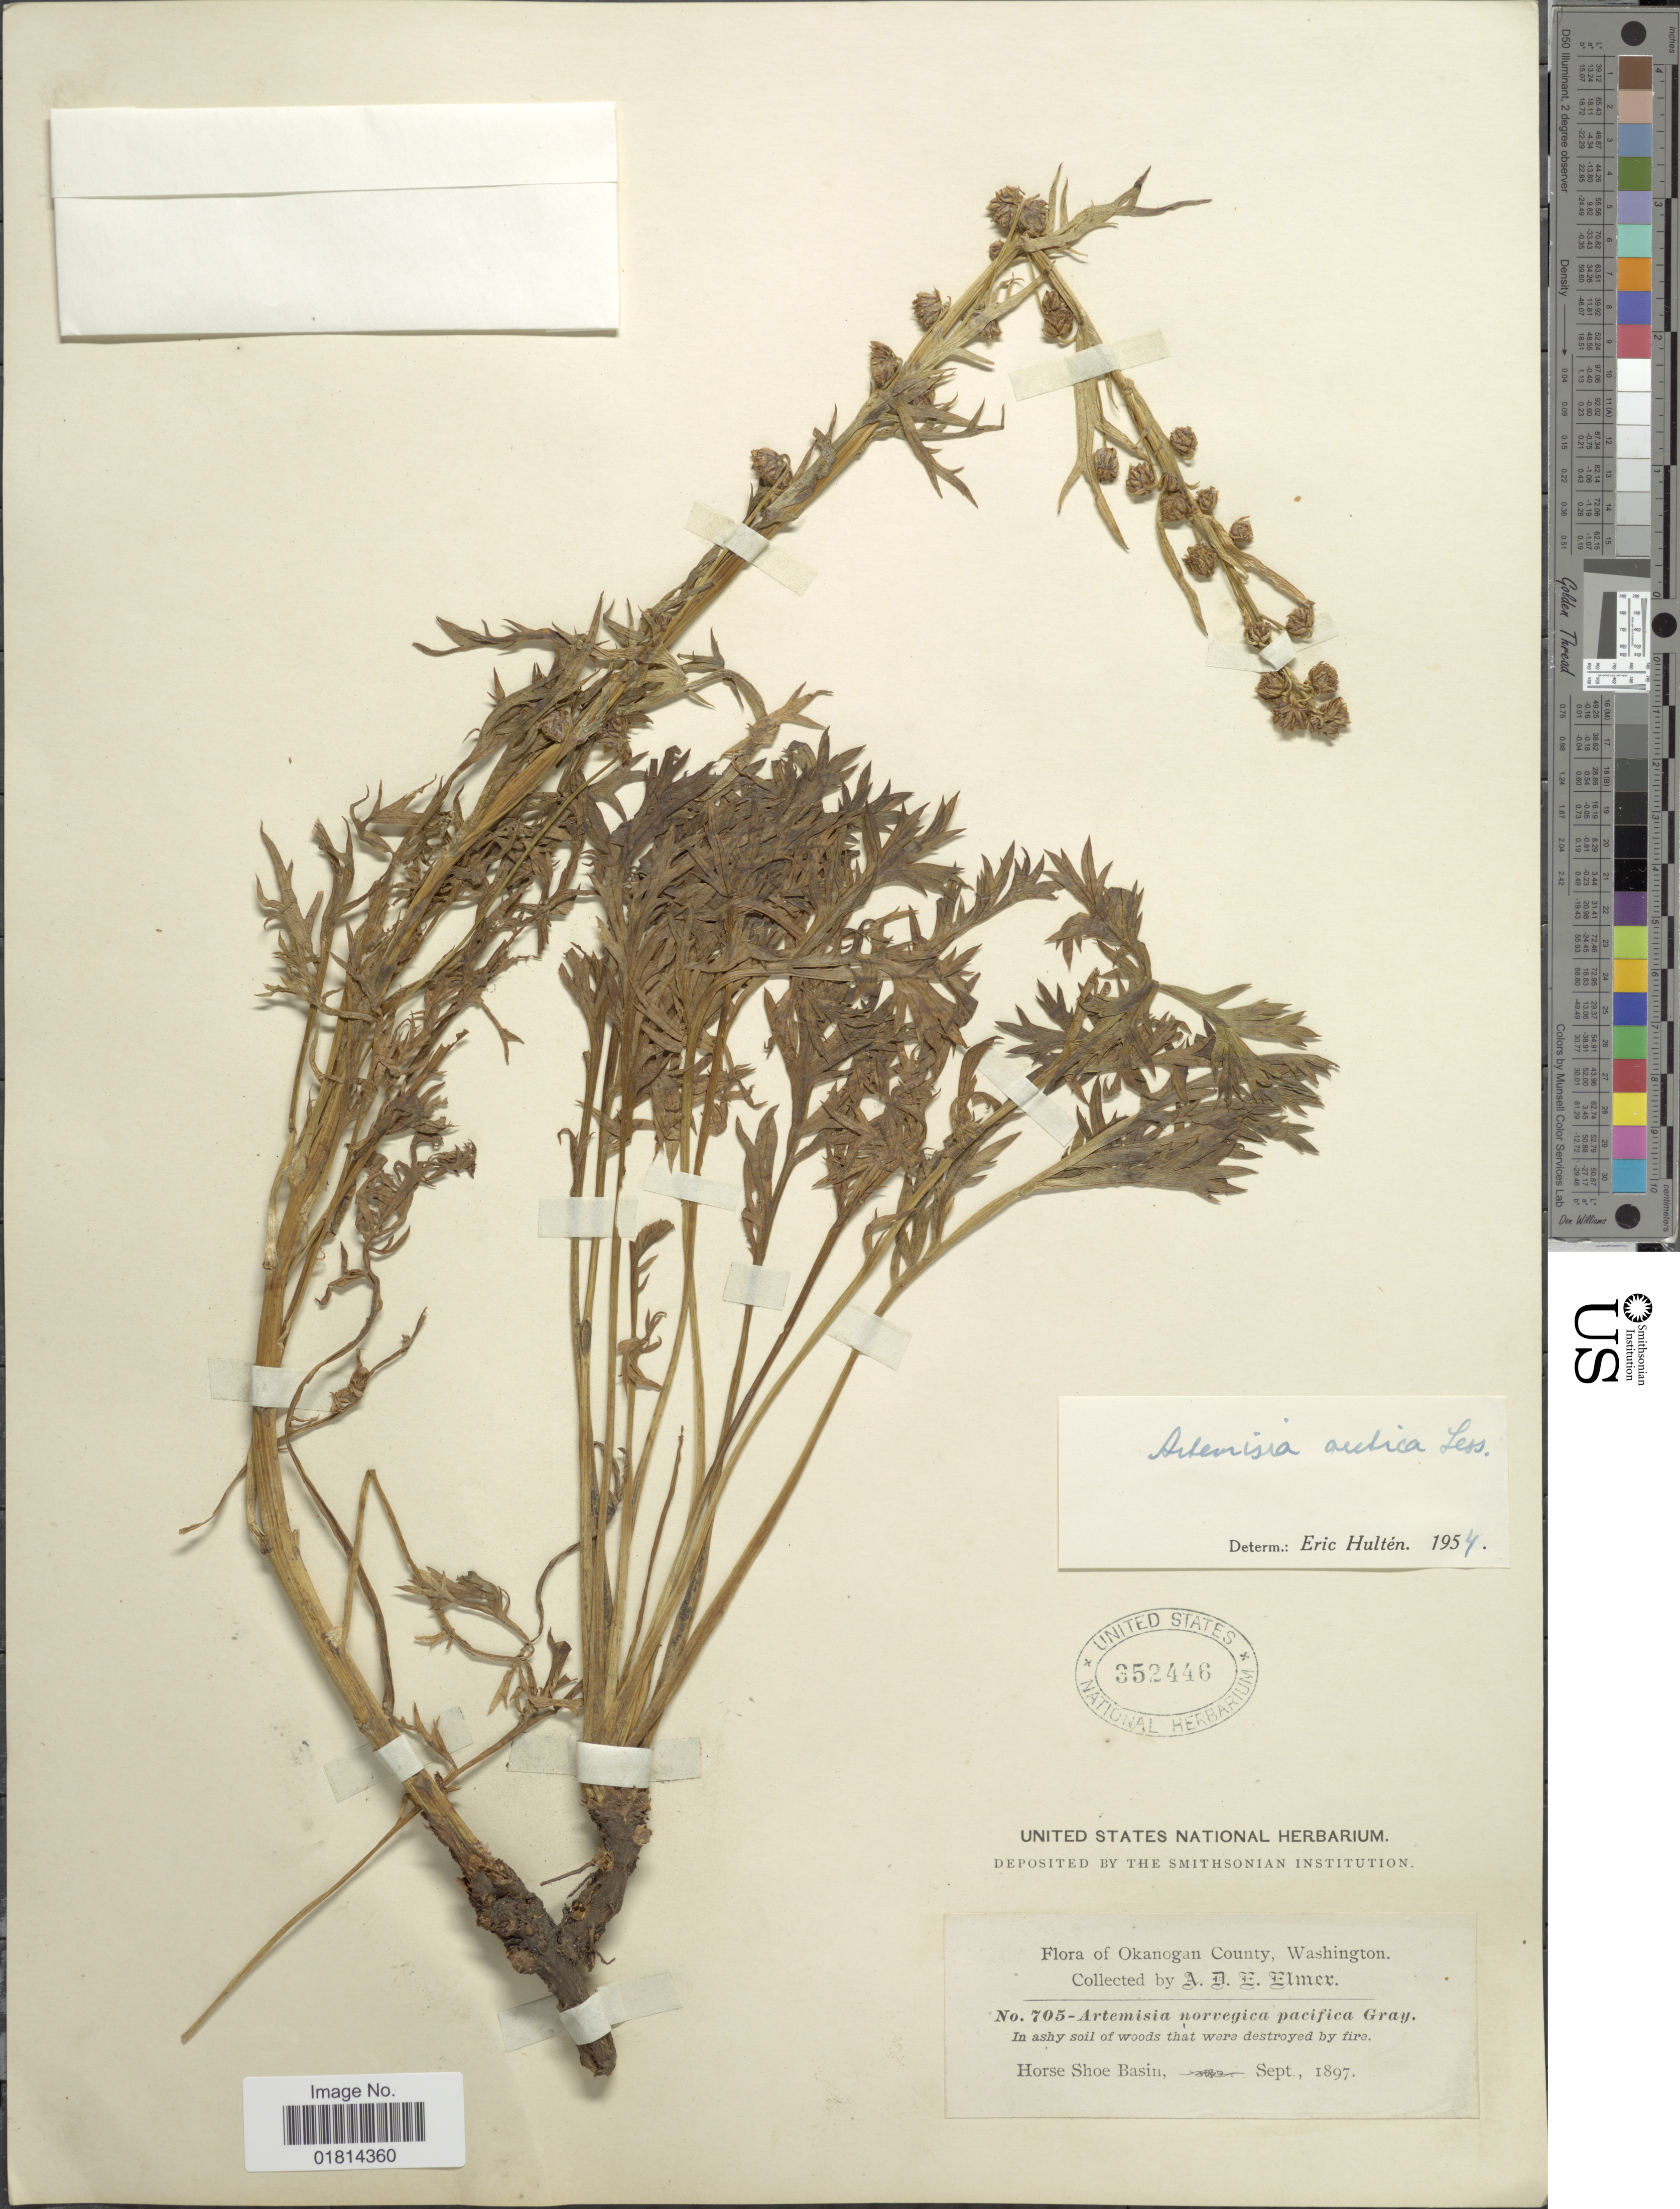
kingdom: Plantae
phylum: Tracheophyta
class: Magnoliopsida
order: Asterales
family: Asteraceae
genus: Artemisia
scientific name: Artemisia arctica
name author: Less.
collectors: A. D. E. Elmer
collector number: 705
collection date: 1897-09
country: United States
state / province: Washington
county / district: Okanogan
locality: Okanogan County, Washington. Horse Shoe Basin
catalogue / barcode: US 352446